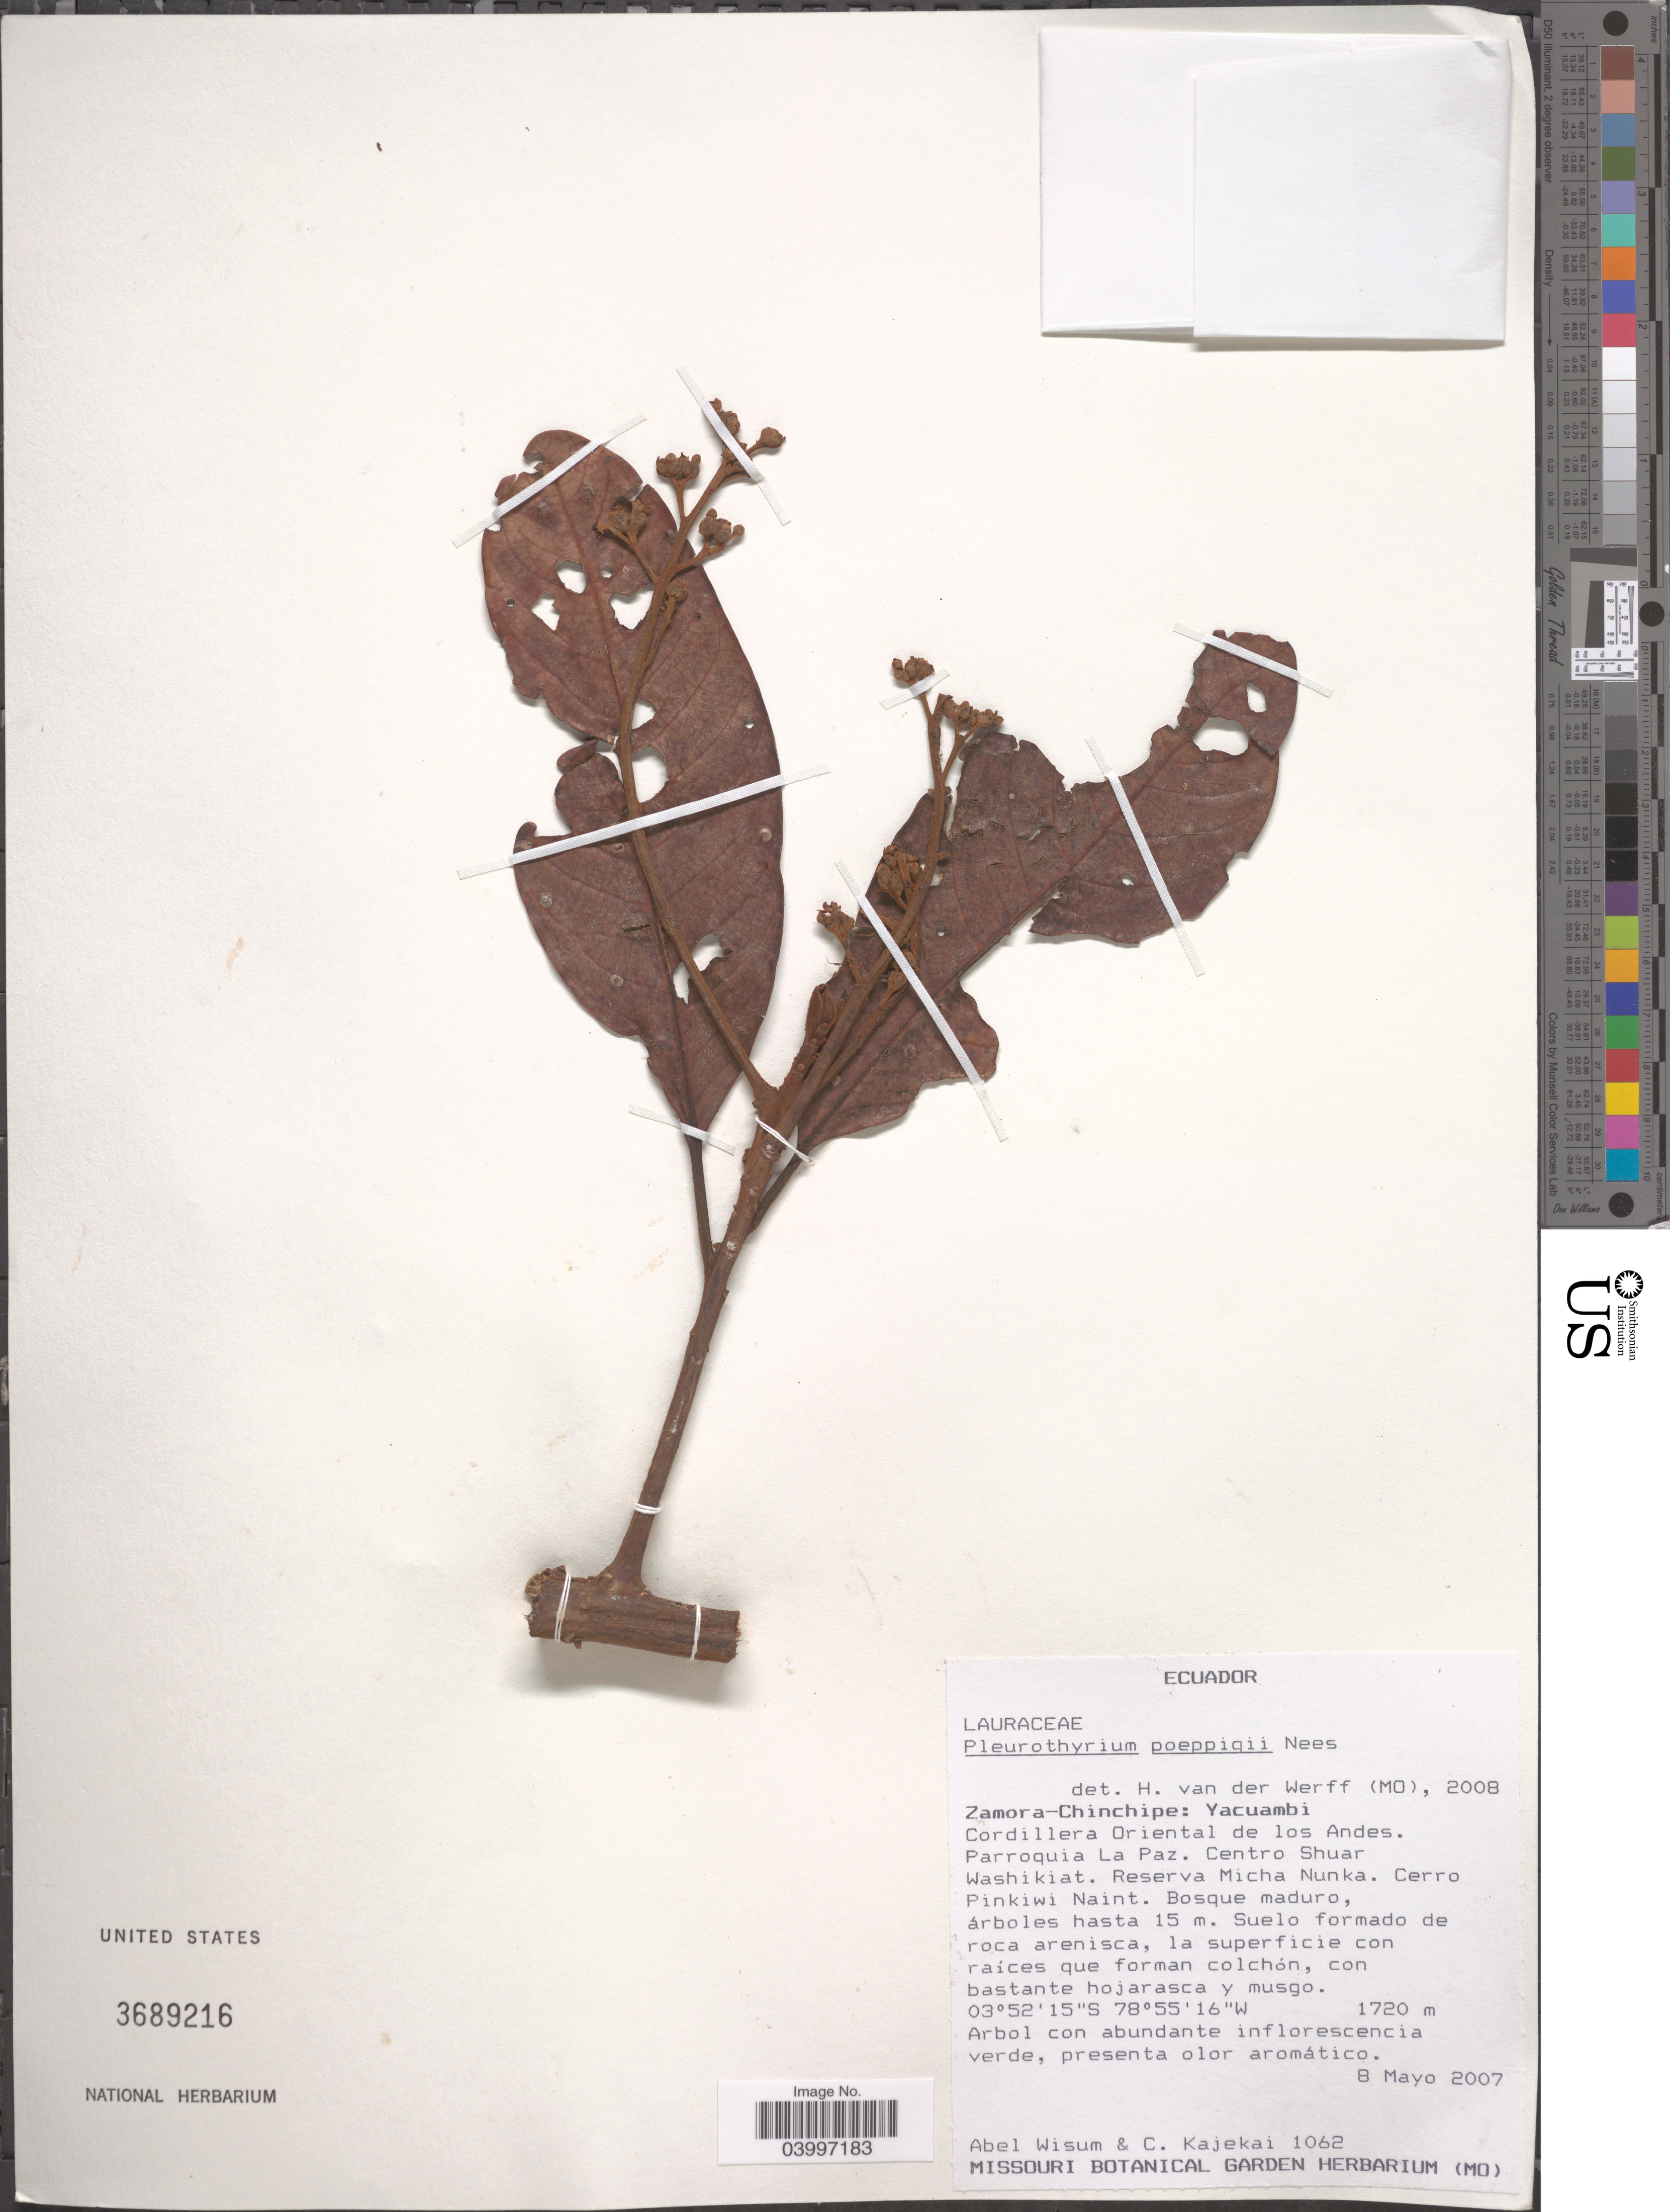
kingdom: Plantae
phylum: Tracheophyta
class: Magnoliopsida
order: Laurales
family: Lauraceae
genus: Pleurothyrium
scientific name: Pleurothyrium poeppigii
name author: Nees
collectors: A. Wisum & C. Kajekai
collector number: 1062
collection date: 2007-05-08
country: Ecuador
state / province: Zamora-Chinchipe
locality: Yacuambi. Cordillera Oriental de los Andes. Parroquia La Paz. Centro Shuar Washikiat. Reserva Micha Nunka. Cerro Pinkiwi Naint.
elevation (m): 1720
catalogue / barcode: US 3689216